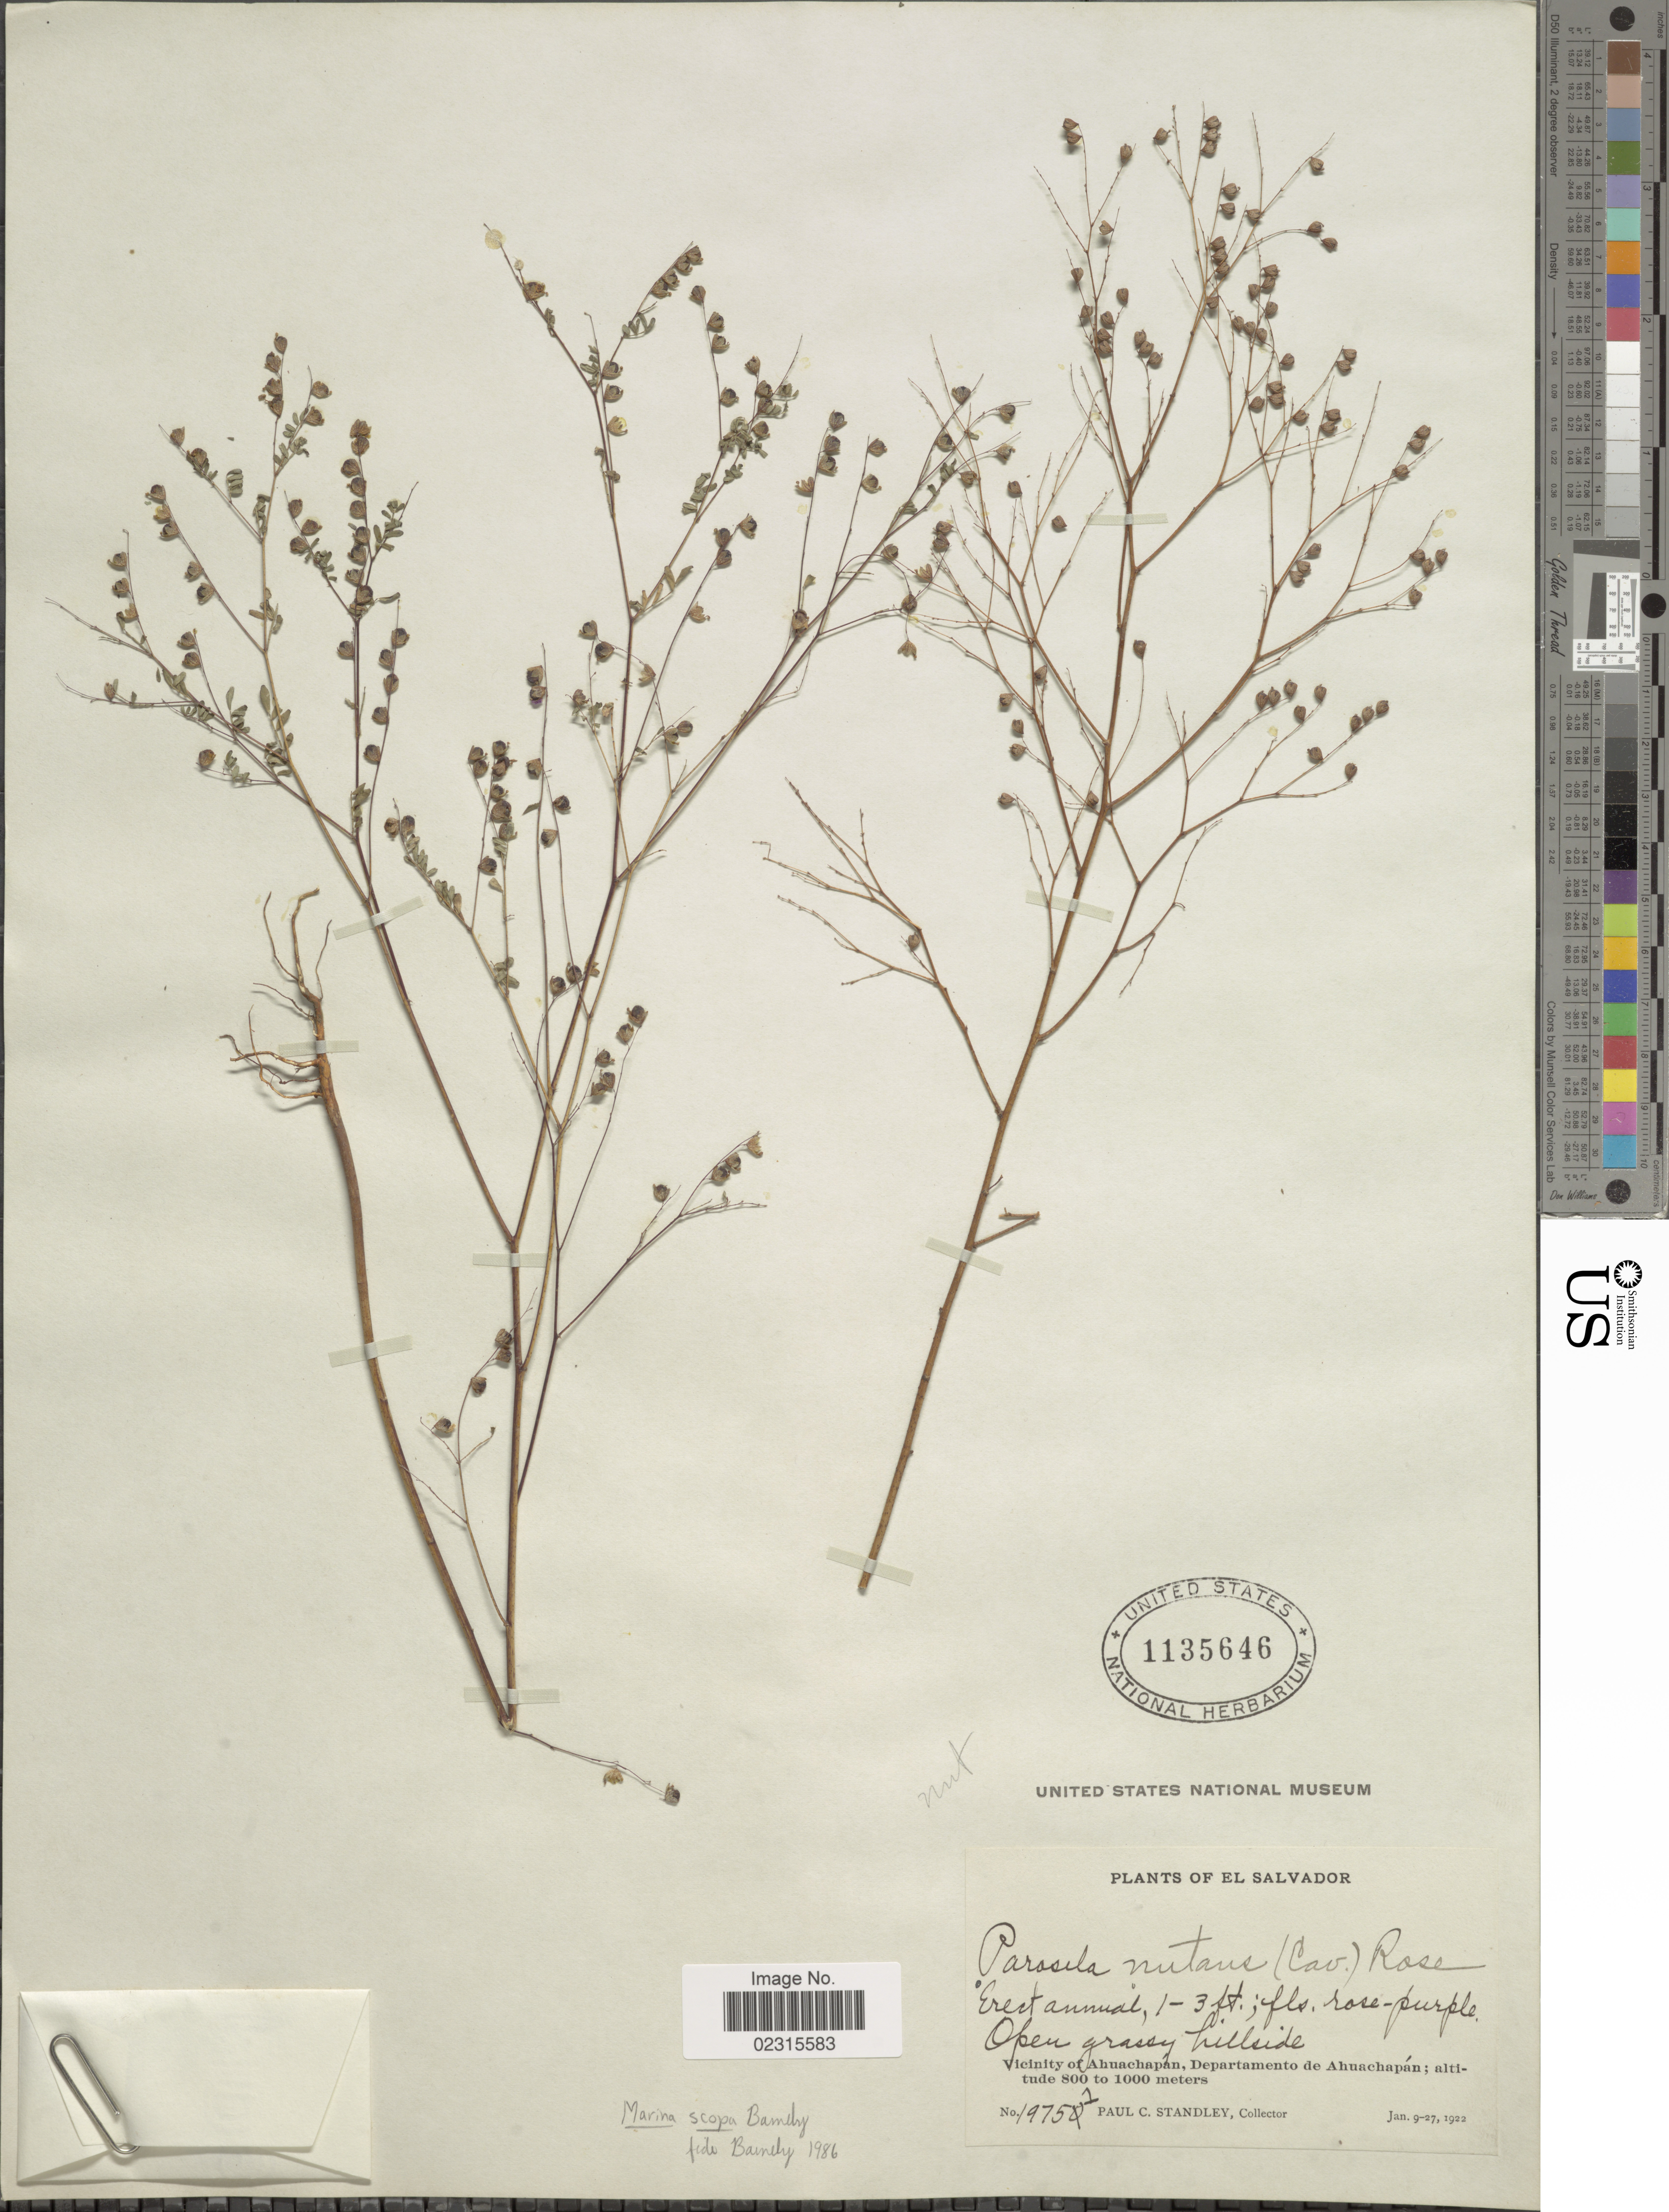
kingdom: Plantae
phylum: Tracheophyta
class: Magnoliopsida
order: Fabales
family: Fabaceae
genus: Marina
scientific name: Marina scopa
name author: Barneby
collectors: P. C. Standley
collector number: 19752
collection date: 1922-01-09/1922-01-27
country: El Salvador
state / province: Ahuachapan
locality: Vicinity of Ahuachapan, Departamento de Ahuachapan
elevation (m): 800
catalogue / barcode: US 1135646